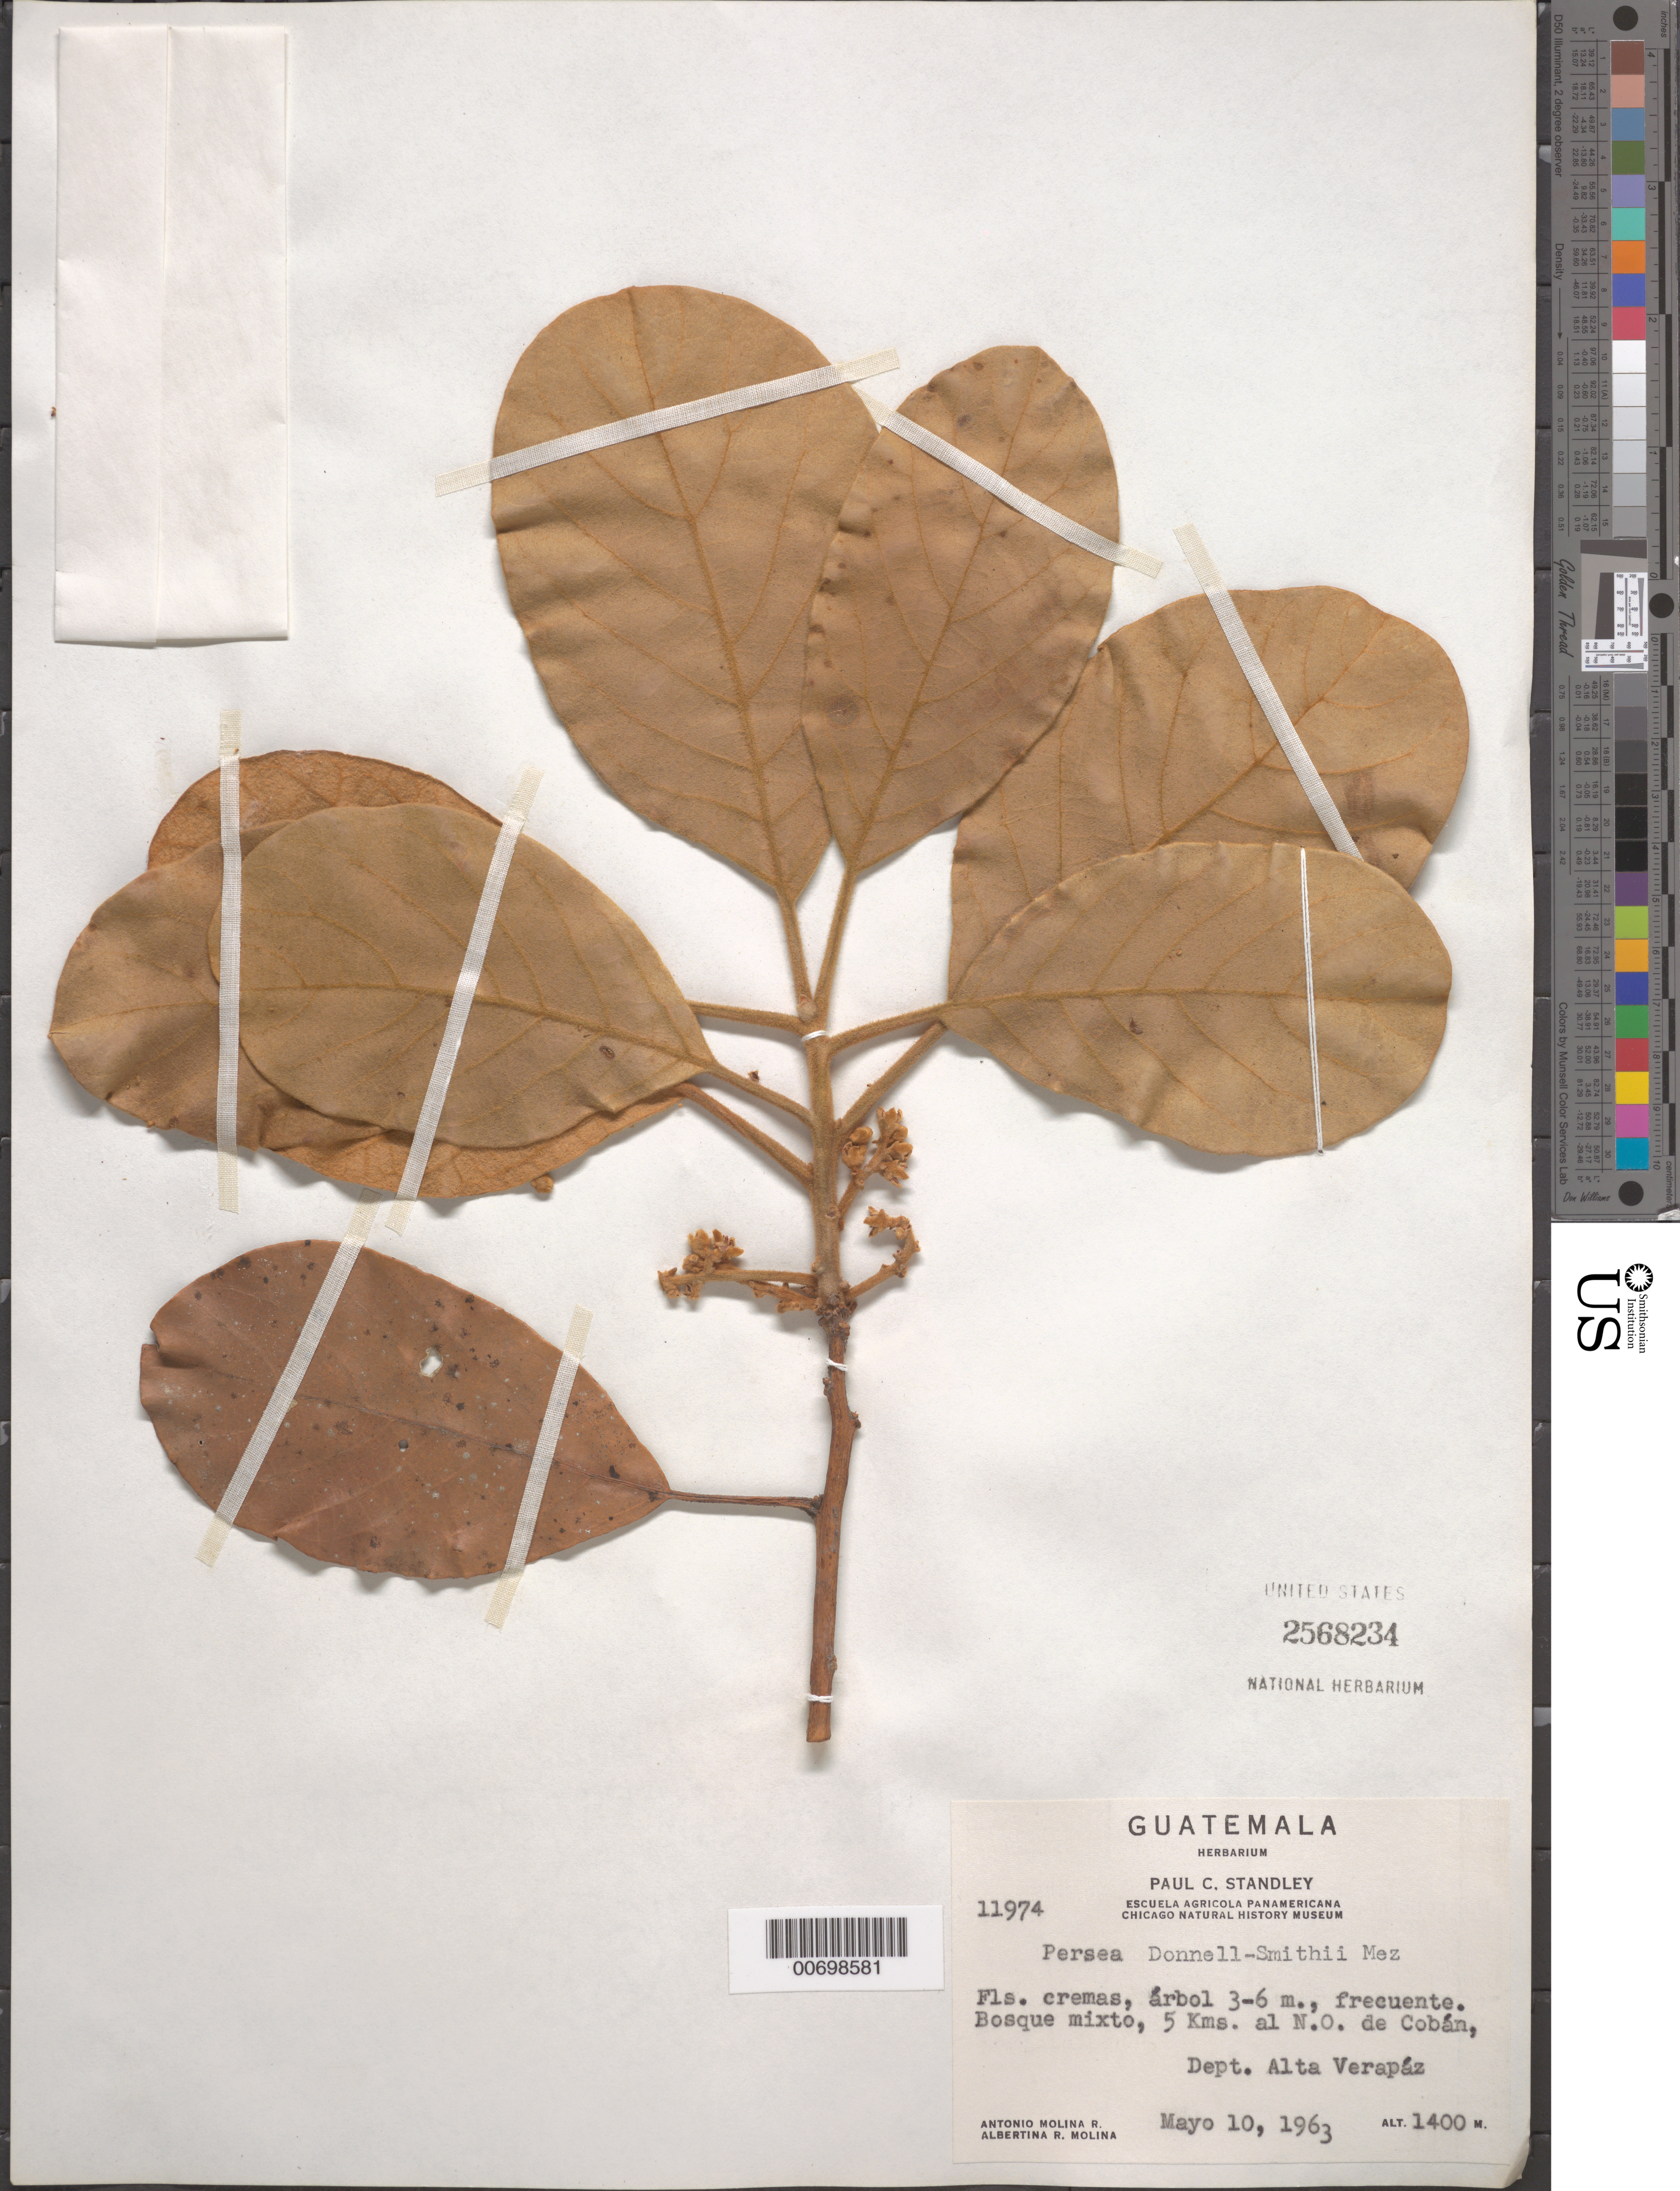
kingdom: Plantae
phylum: Tracheophyta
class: Magnoliopsida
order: Laurales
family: Lauraceae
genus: Persea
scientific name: Persea donnell-smithii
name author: Mez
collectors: A. Molina R. & A. R. Molina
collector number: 11974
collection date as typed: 10 May 1963 or 05 Oct 1963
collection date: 1963-05-10 or 1963-10-05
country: Guatemala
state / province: Alta Verapaz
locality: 5 km al N.O. de Coban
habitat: bosque mixto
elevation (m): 1400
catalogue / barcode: US 2568234